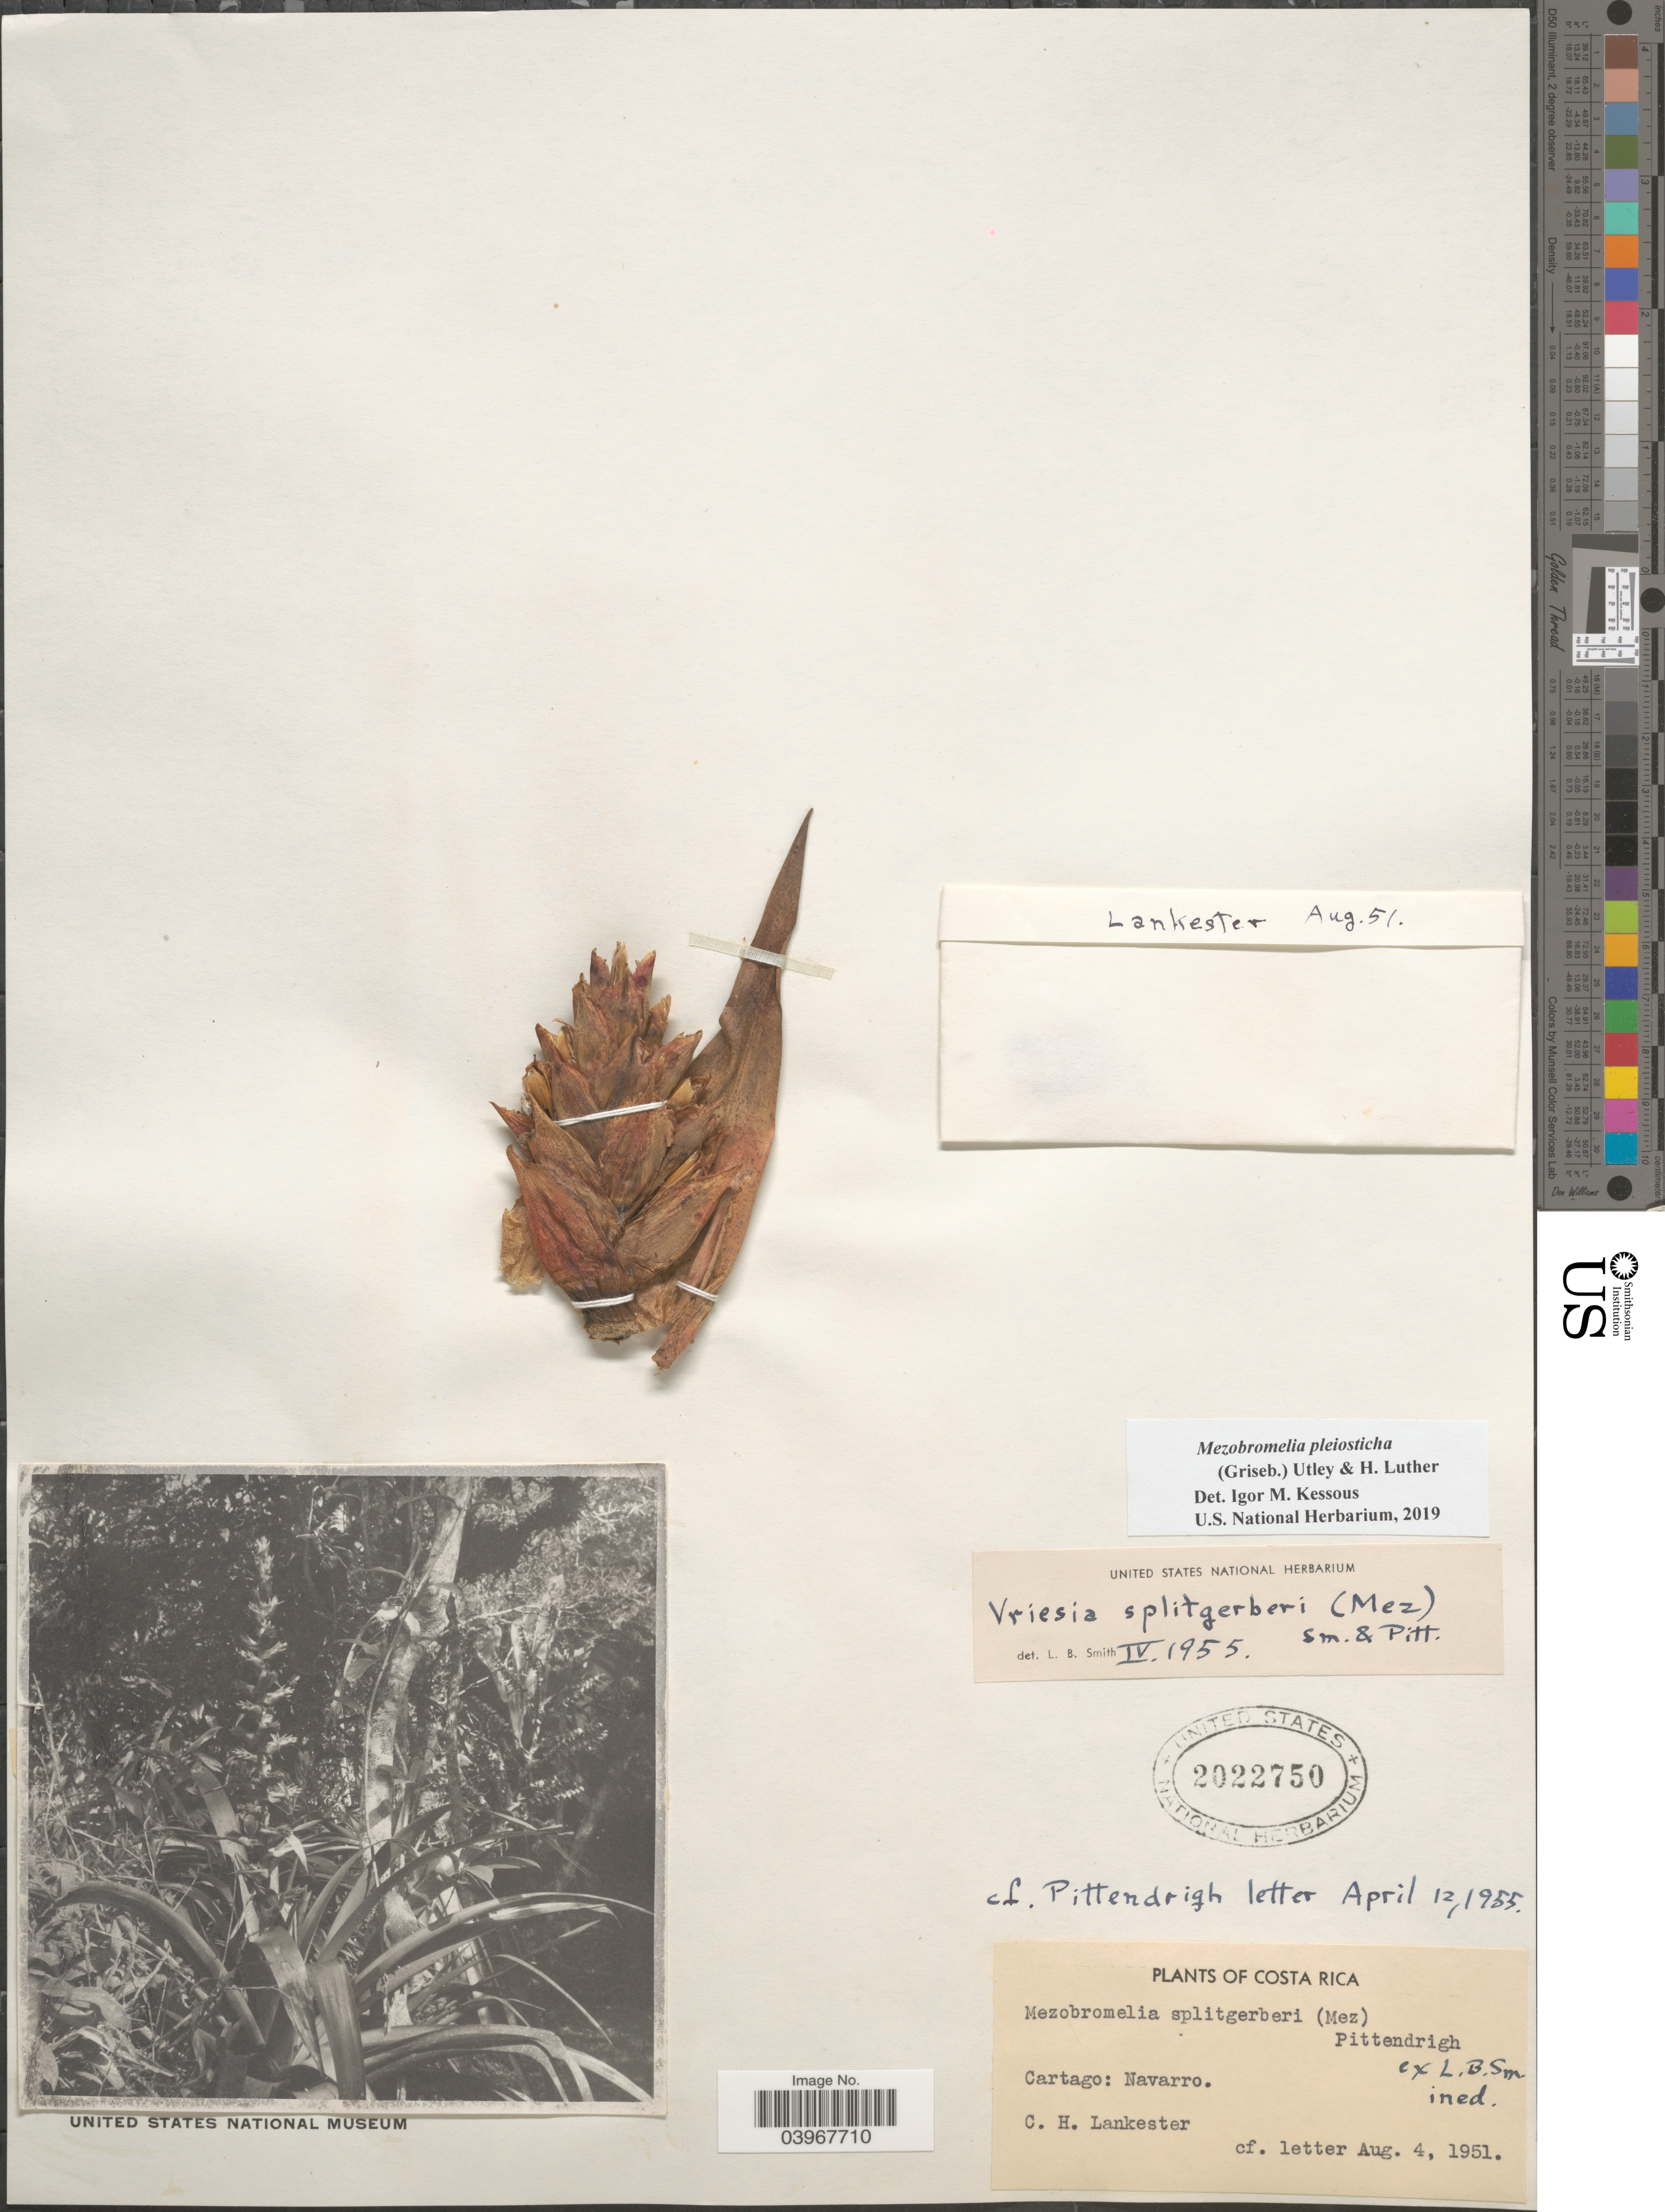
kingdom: Plantae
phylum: Tracheophyta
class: Liliopsida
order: Poales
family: Bromeliaceae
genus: Mezobromelia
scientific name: Mezobromelia pleiosticha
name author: (Griseb.) Utley & H. Luther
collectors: C. H. Lankester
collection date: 1951-08-04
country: Costa Rica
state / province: Cartago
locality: Navarro.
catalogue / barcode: US 2022750